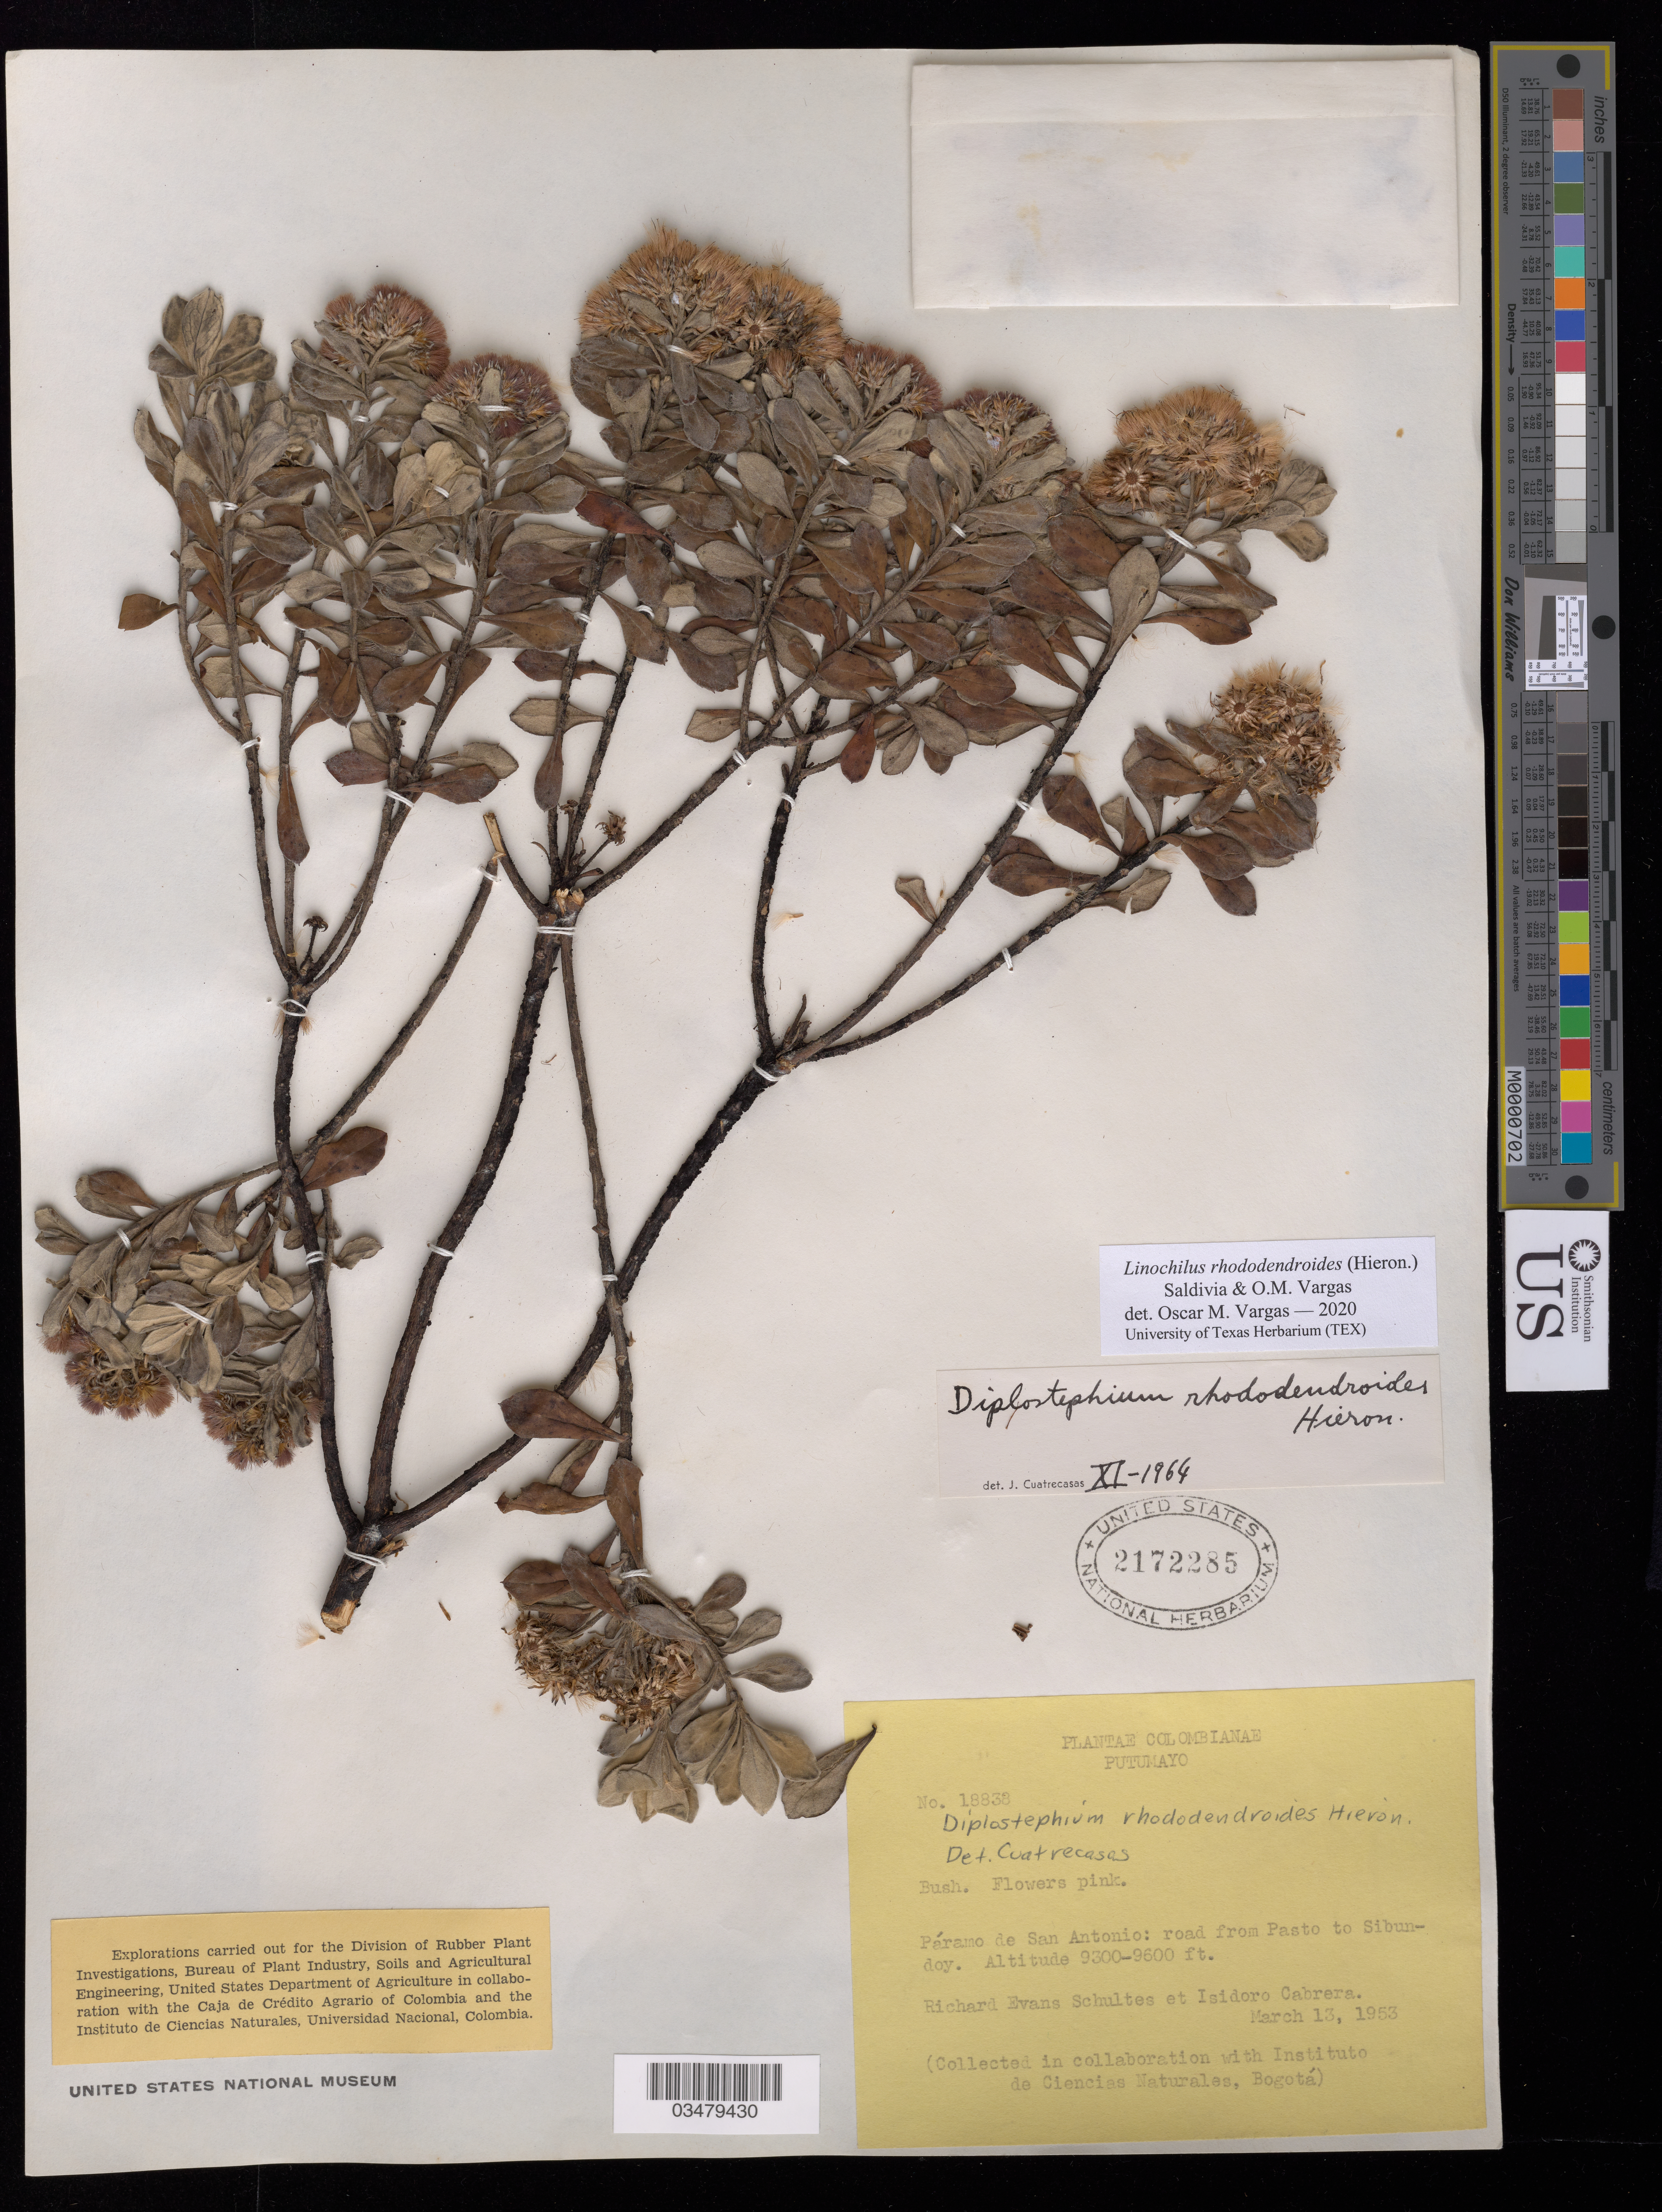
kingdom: Plantae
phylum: Tracheophyta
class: Magnoliopsida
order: Asterales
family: Asteraceae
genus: Linochilus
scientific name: Linochilus rhododendroides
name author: (Hieron.) Saldivia & O.M. Vargas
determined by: Vargas, Oscar M.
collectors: R. E. Schultes & I. Cabrera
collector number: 18838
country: Colombia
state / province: Putumayo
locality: Paramo de San Antonio, Pasto to Sibundoy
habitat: Paramo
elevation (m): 2835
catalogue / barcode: US 2172285